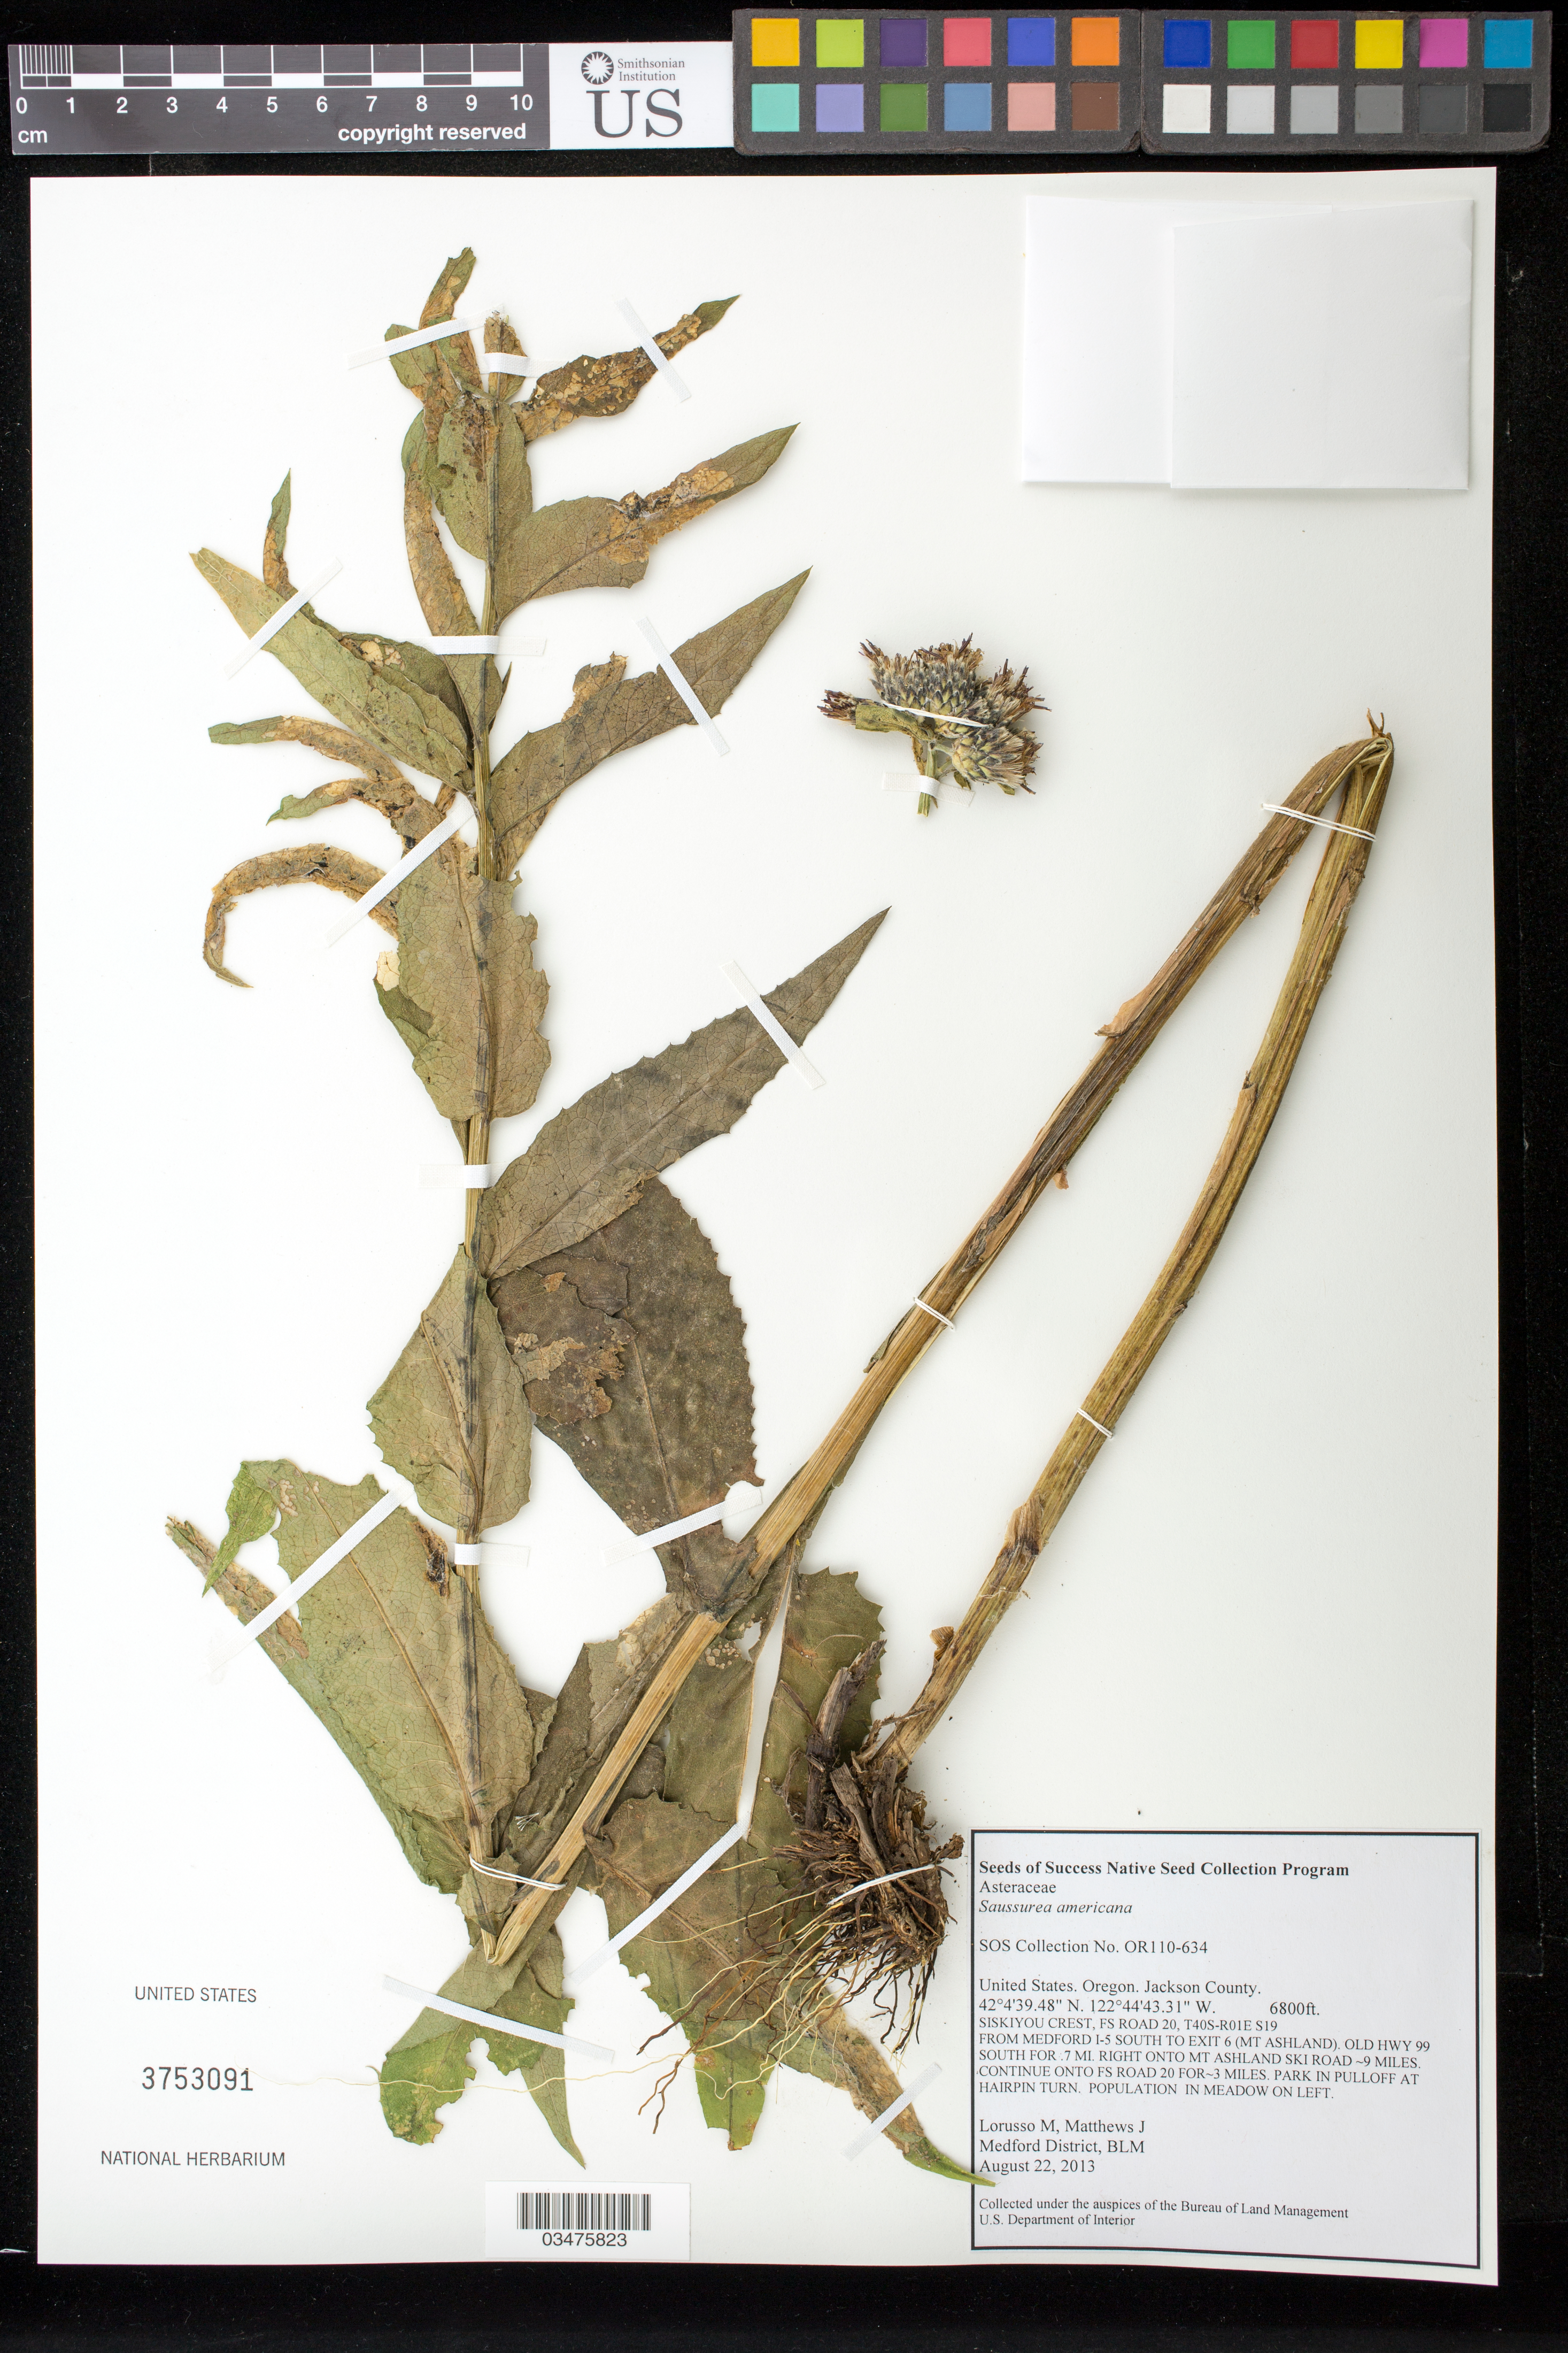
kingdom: Plantae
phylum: Tracheophyta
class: Magnoliopsida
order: Asterales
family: Asteraceae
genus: Saussurea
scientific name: Saussurea americana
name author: D.C. Eaton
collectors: M. Lorusso & J. Matthews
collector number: OR110-634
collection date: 2013-08-22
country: United States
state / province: Oregon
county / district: Jackson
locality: Siskiyou Crest, FS Road 20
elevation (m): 2073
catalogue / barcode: US 3753091